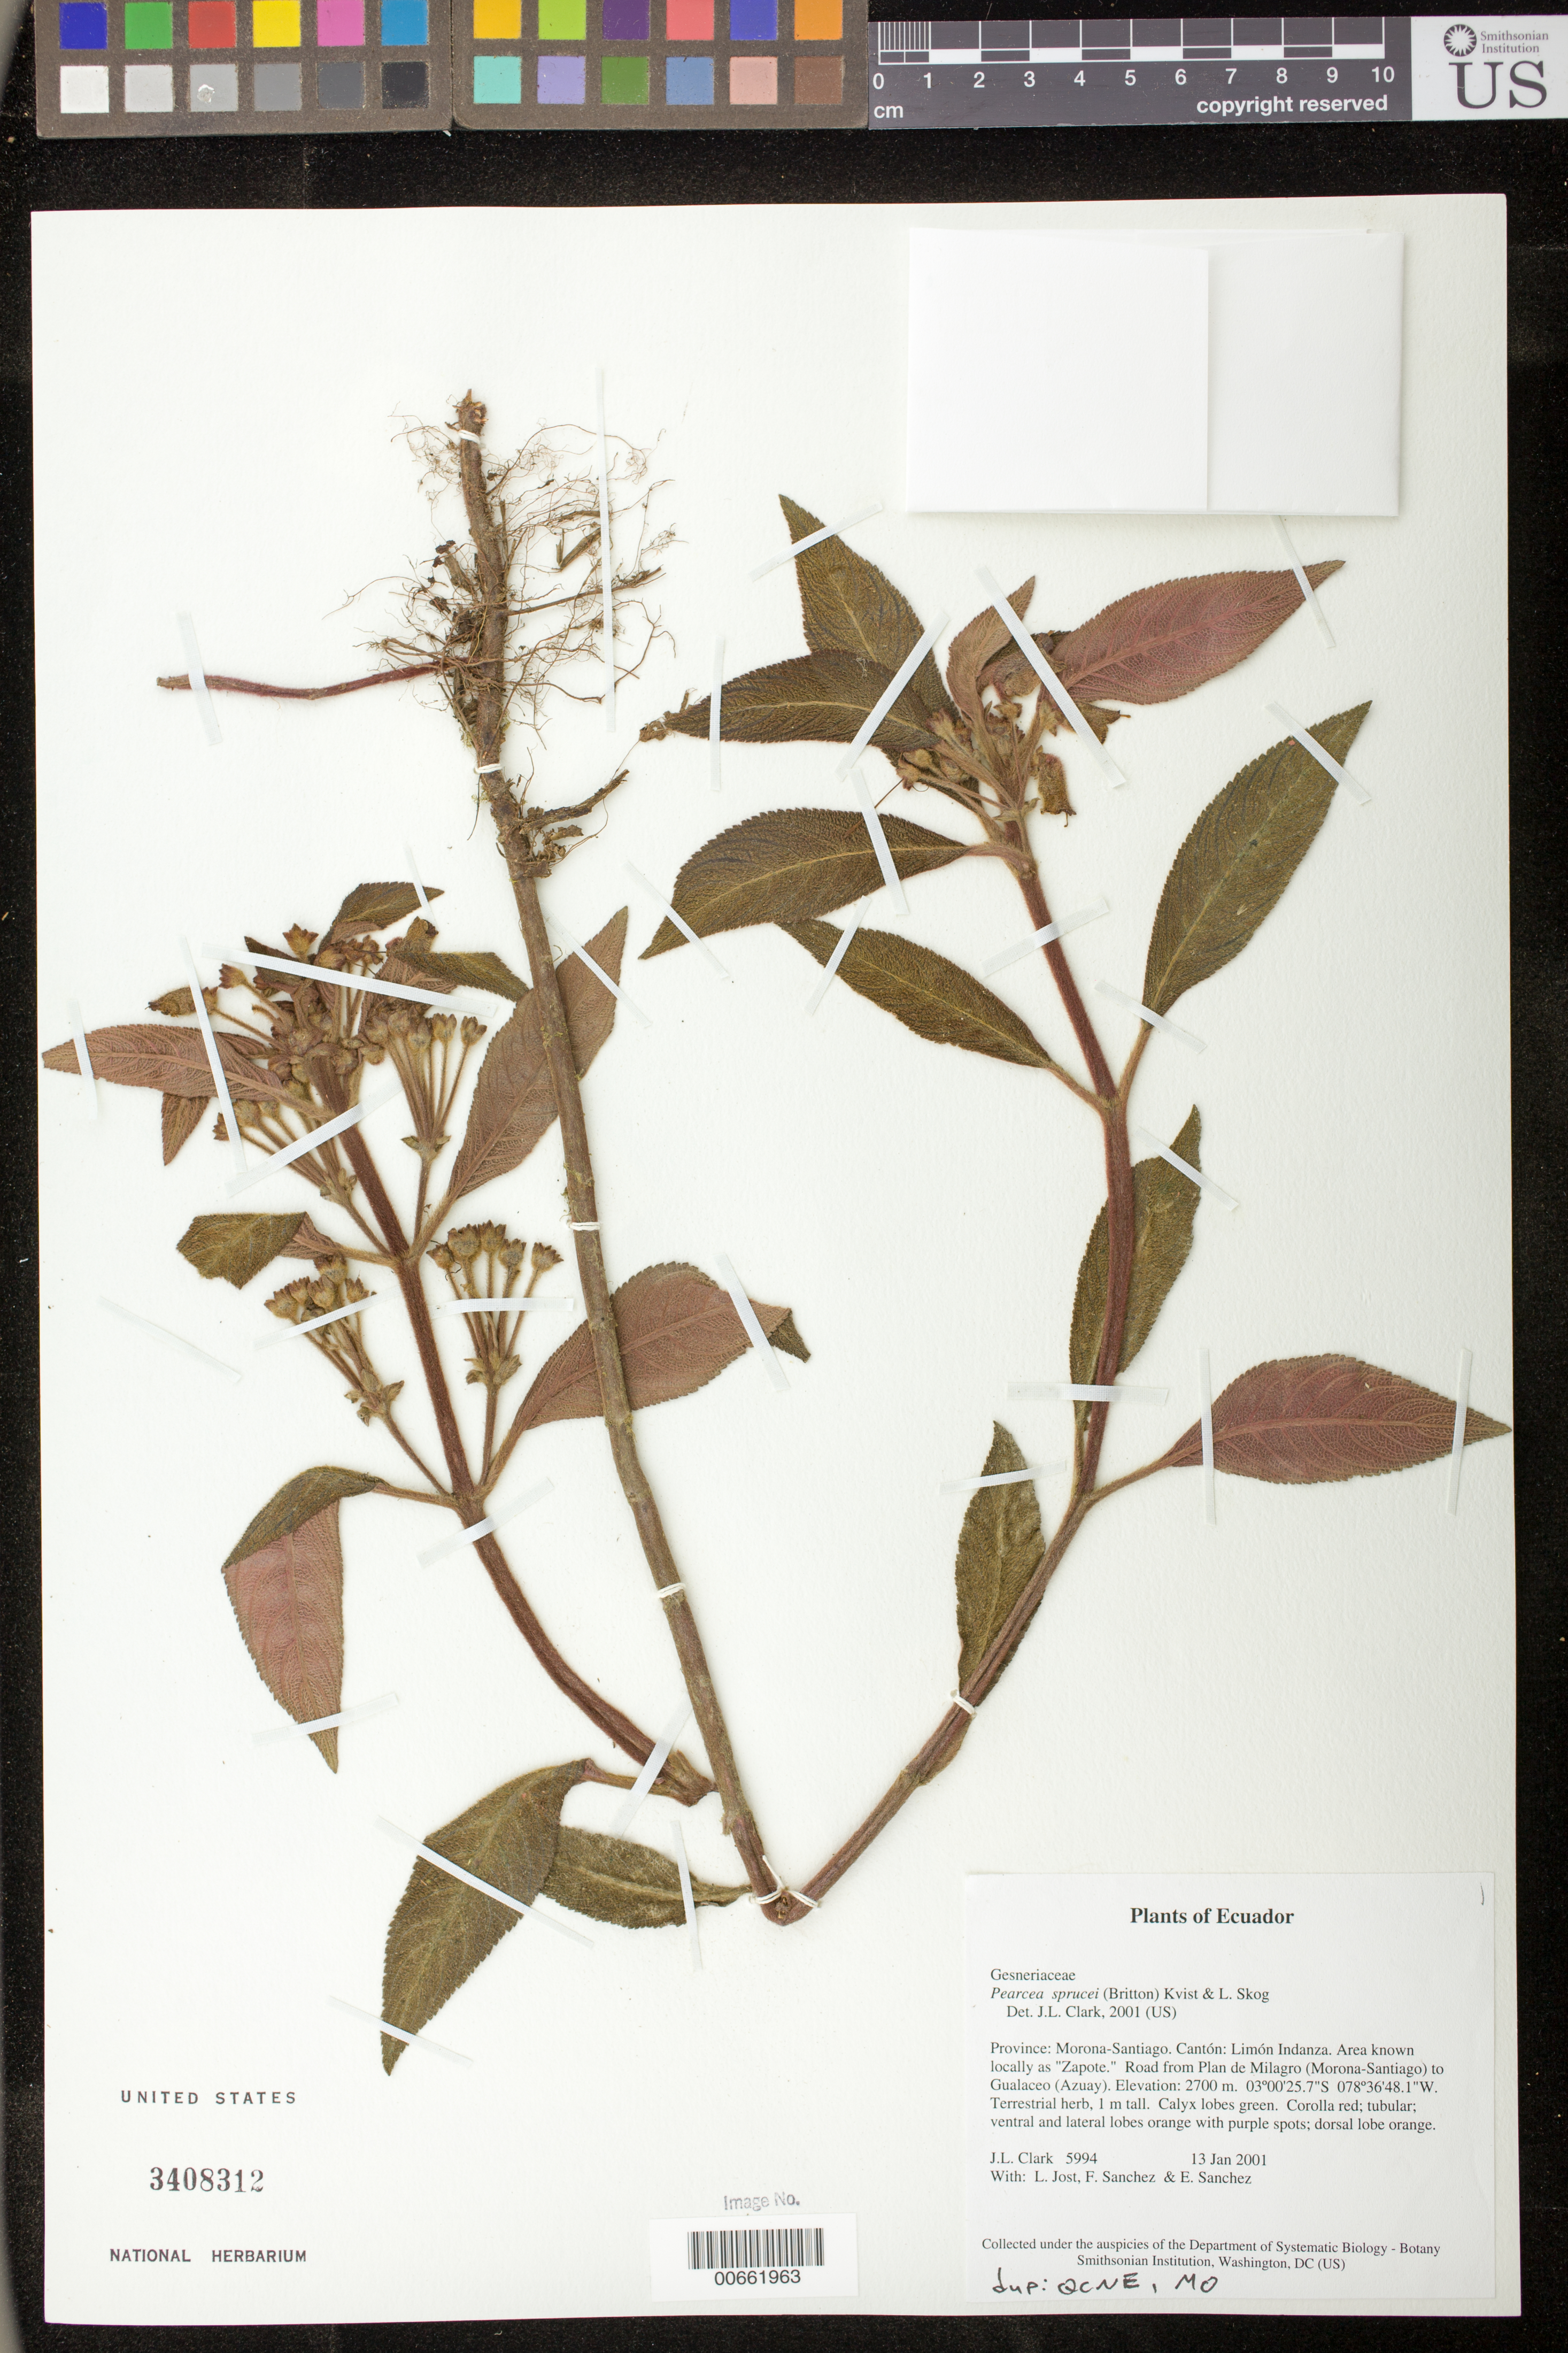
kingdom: Plantae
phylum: Tracheophyta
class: Magnoliopsida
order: Lamiales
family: Gesneriaceae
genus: Pearcea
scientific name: Pearcea sprucei var. sprucei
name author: (Britton ex Rusby) L.P. Kvist & L.E. Skog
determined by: Clark, J. L., (SEL), The Marie Selby Botanical Garden (UNITED STATES)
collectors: J. L. Clark, L. Jost, F. Sanchez & E. Sanchez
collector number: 5994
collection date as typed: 13 Jan 2001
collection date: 2001-01-13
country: Ecuador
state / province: Morona-Santiago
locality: Cantón: Limón Indanza. Area known locally as "Zapote." Road from Plan de Milagro (Morona-Santiago) to Gualaceo (Azuay).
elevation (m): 2700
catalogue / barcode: US 3408312